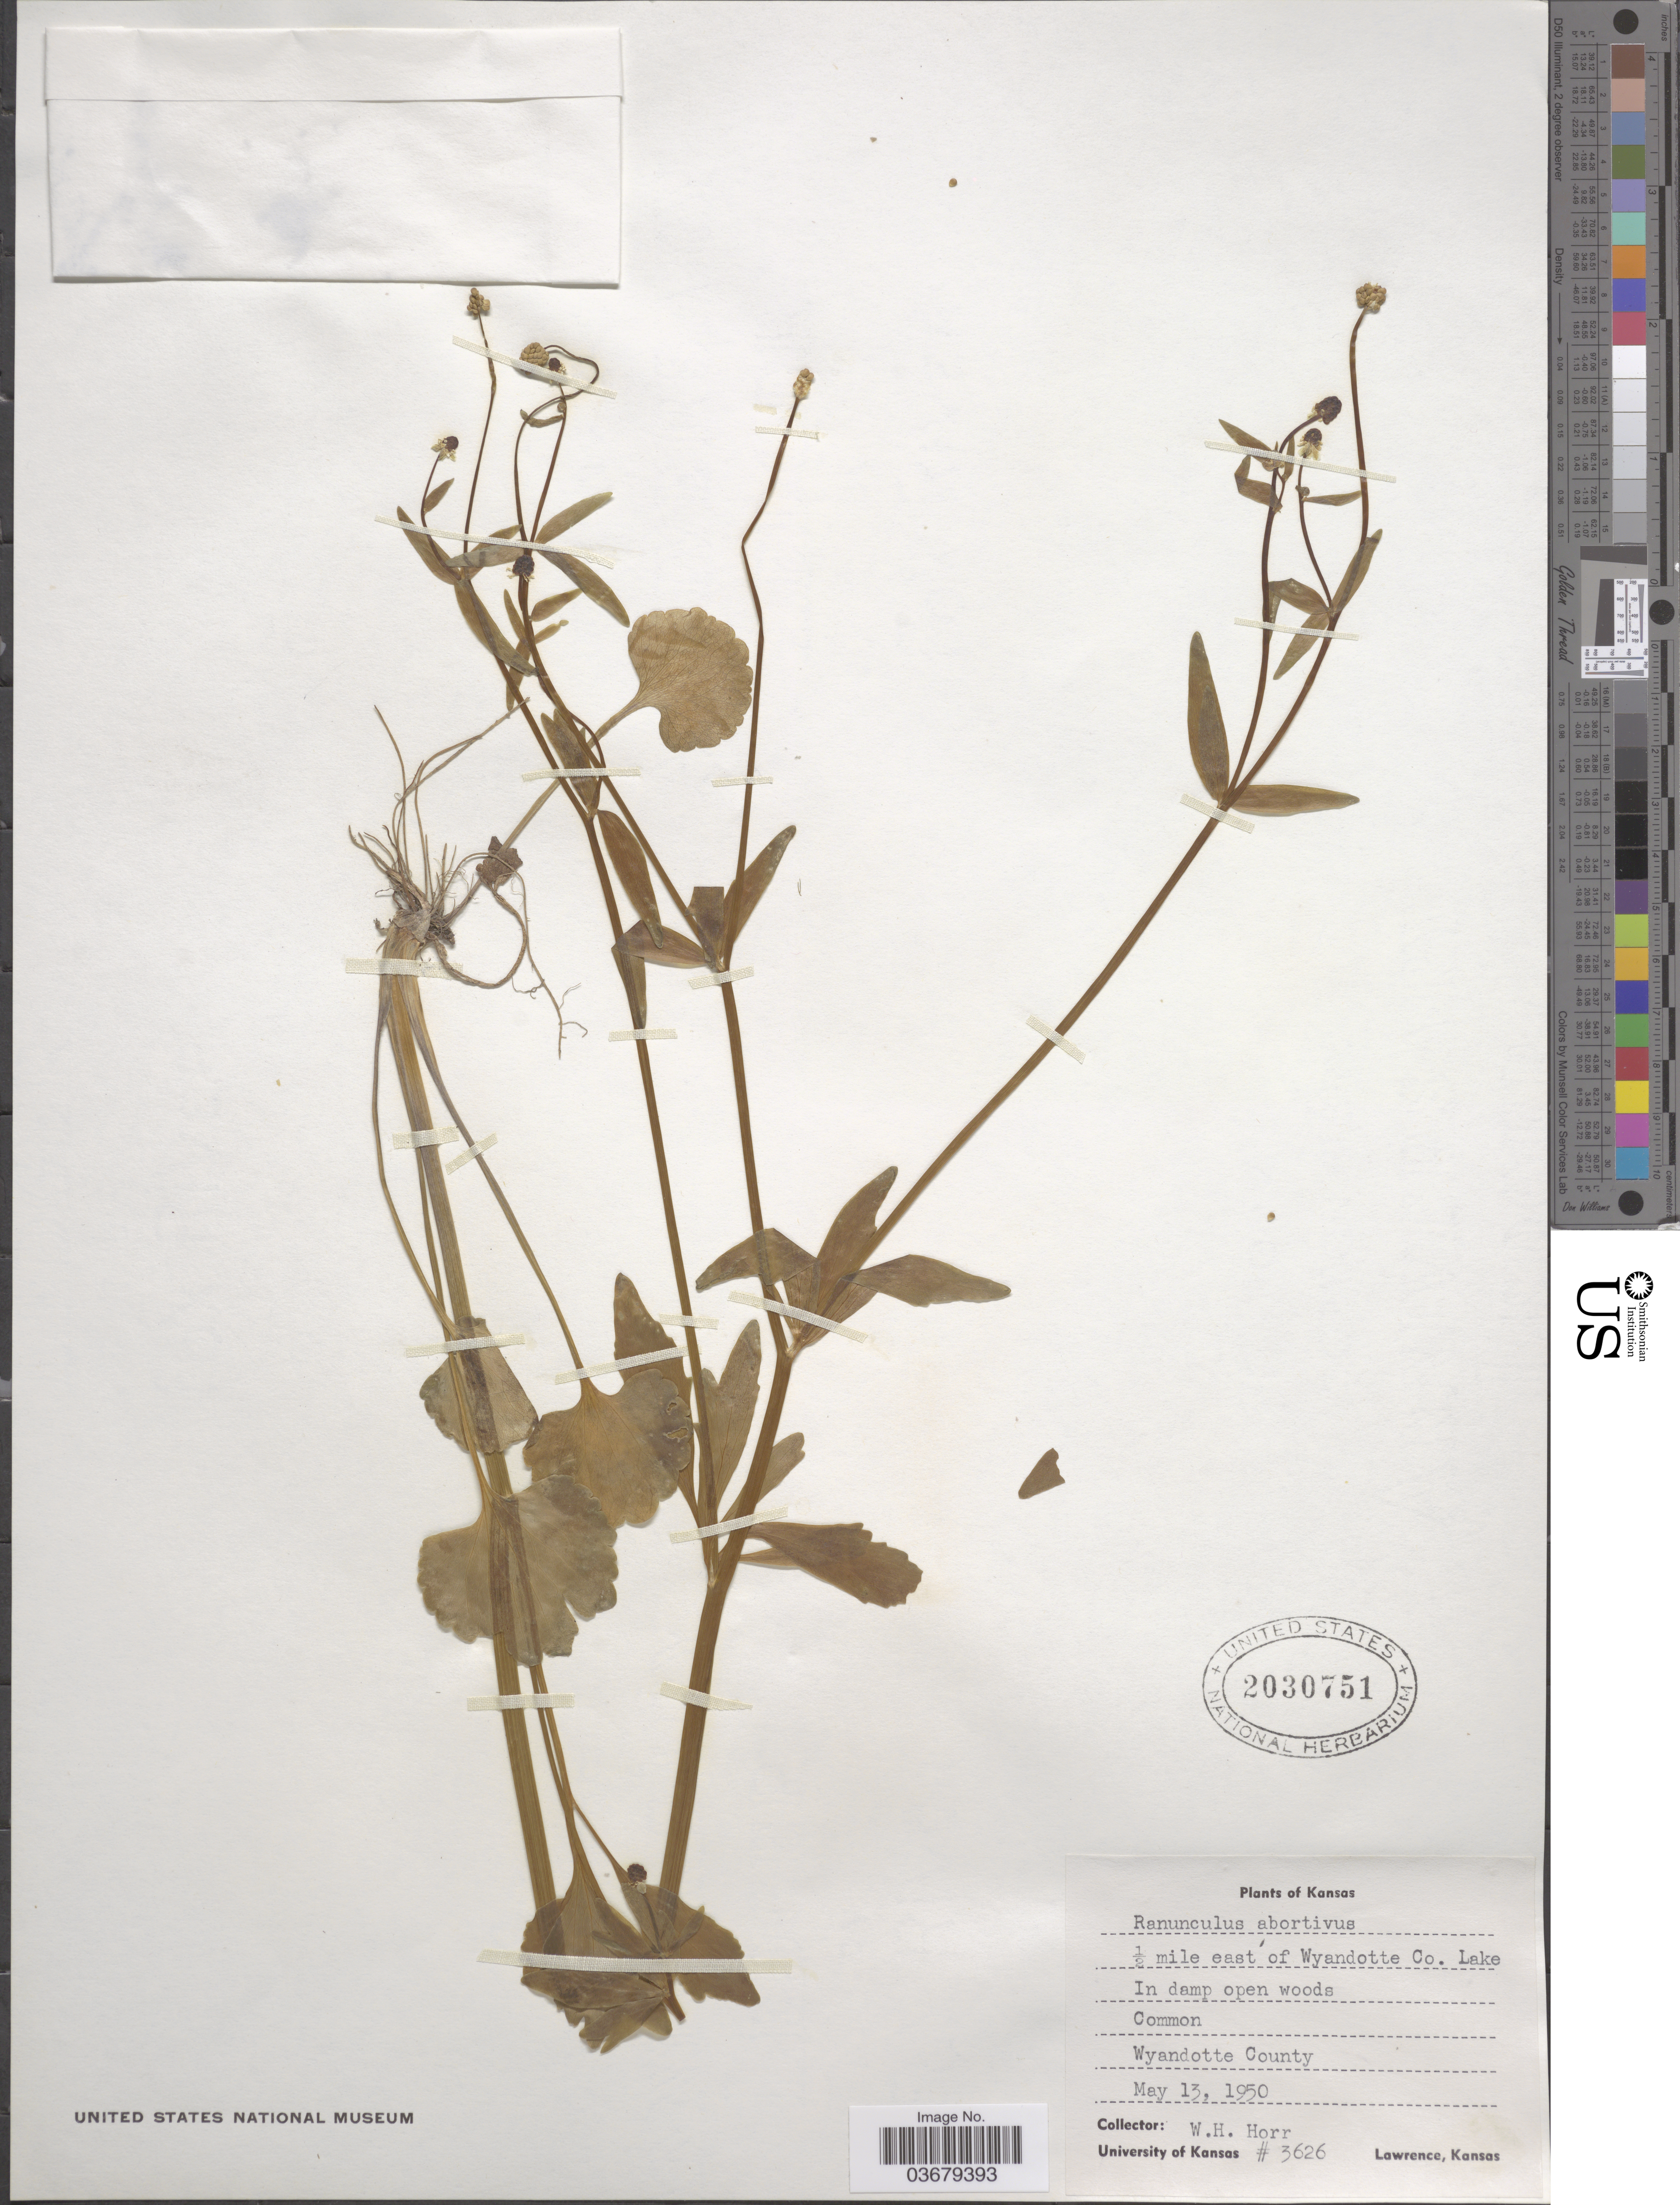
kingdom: Plantae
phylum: Tracheophyta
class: Magnoliopsida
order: Ranunculales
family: Ranunculaceae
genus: Ranunculus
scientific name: Ranunculus abortivus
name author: L.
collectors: W. H. Horr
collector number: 3626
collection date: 1950-05-13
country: United States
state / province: Kansas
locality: ½ mile east of Wyandotte Co. Lake. Wyandotte County.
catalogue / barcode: US 2030751